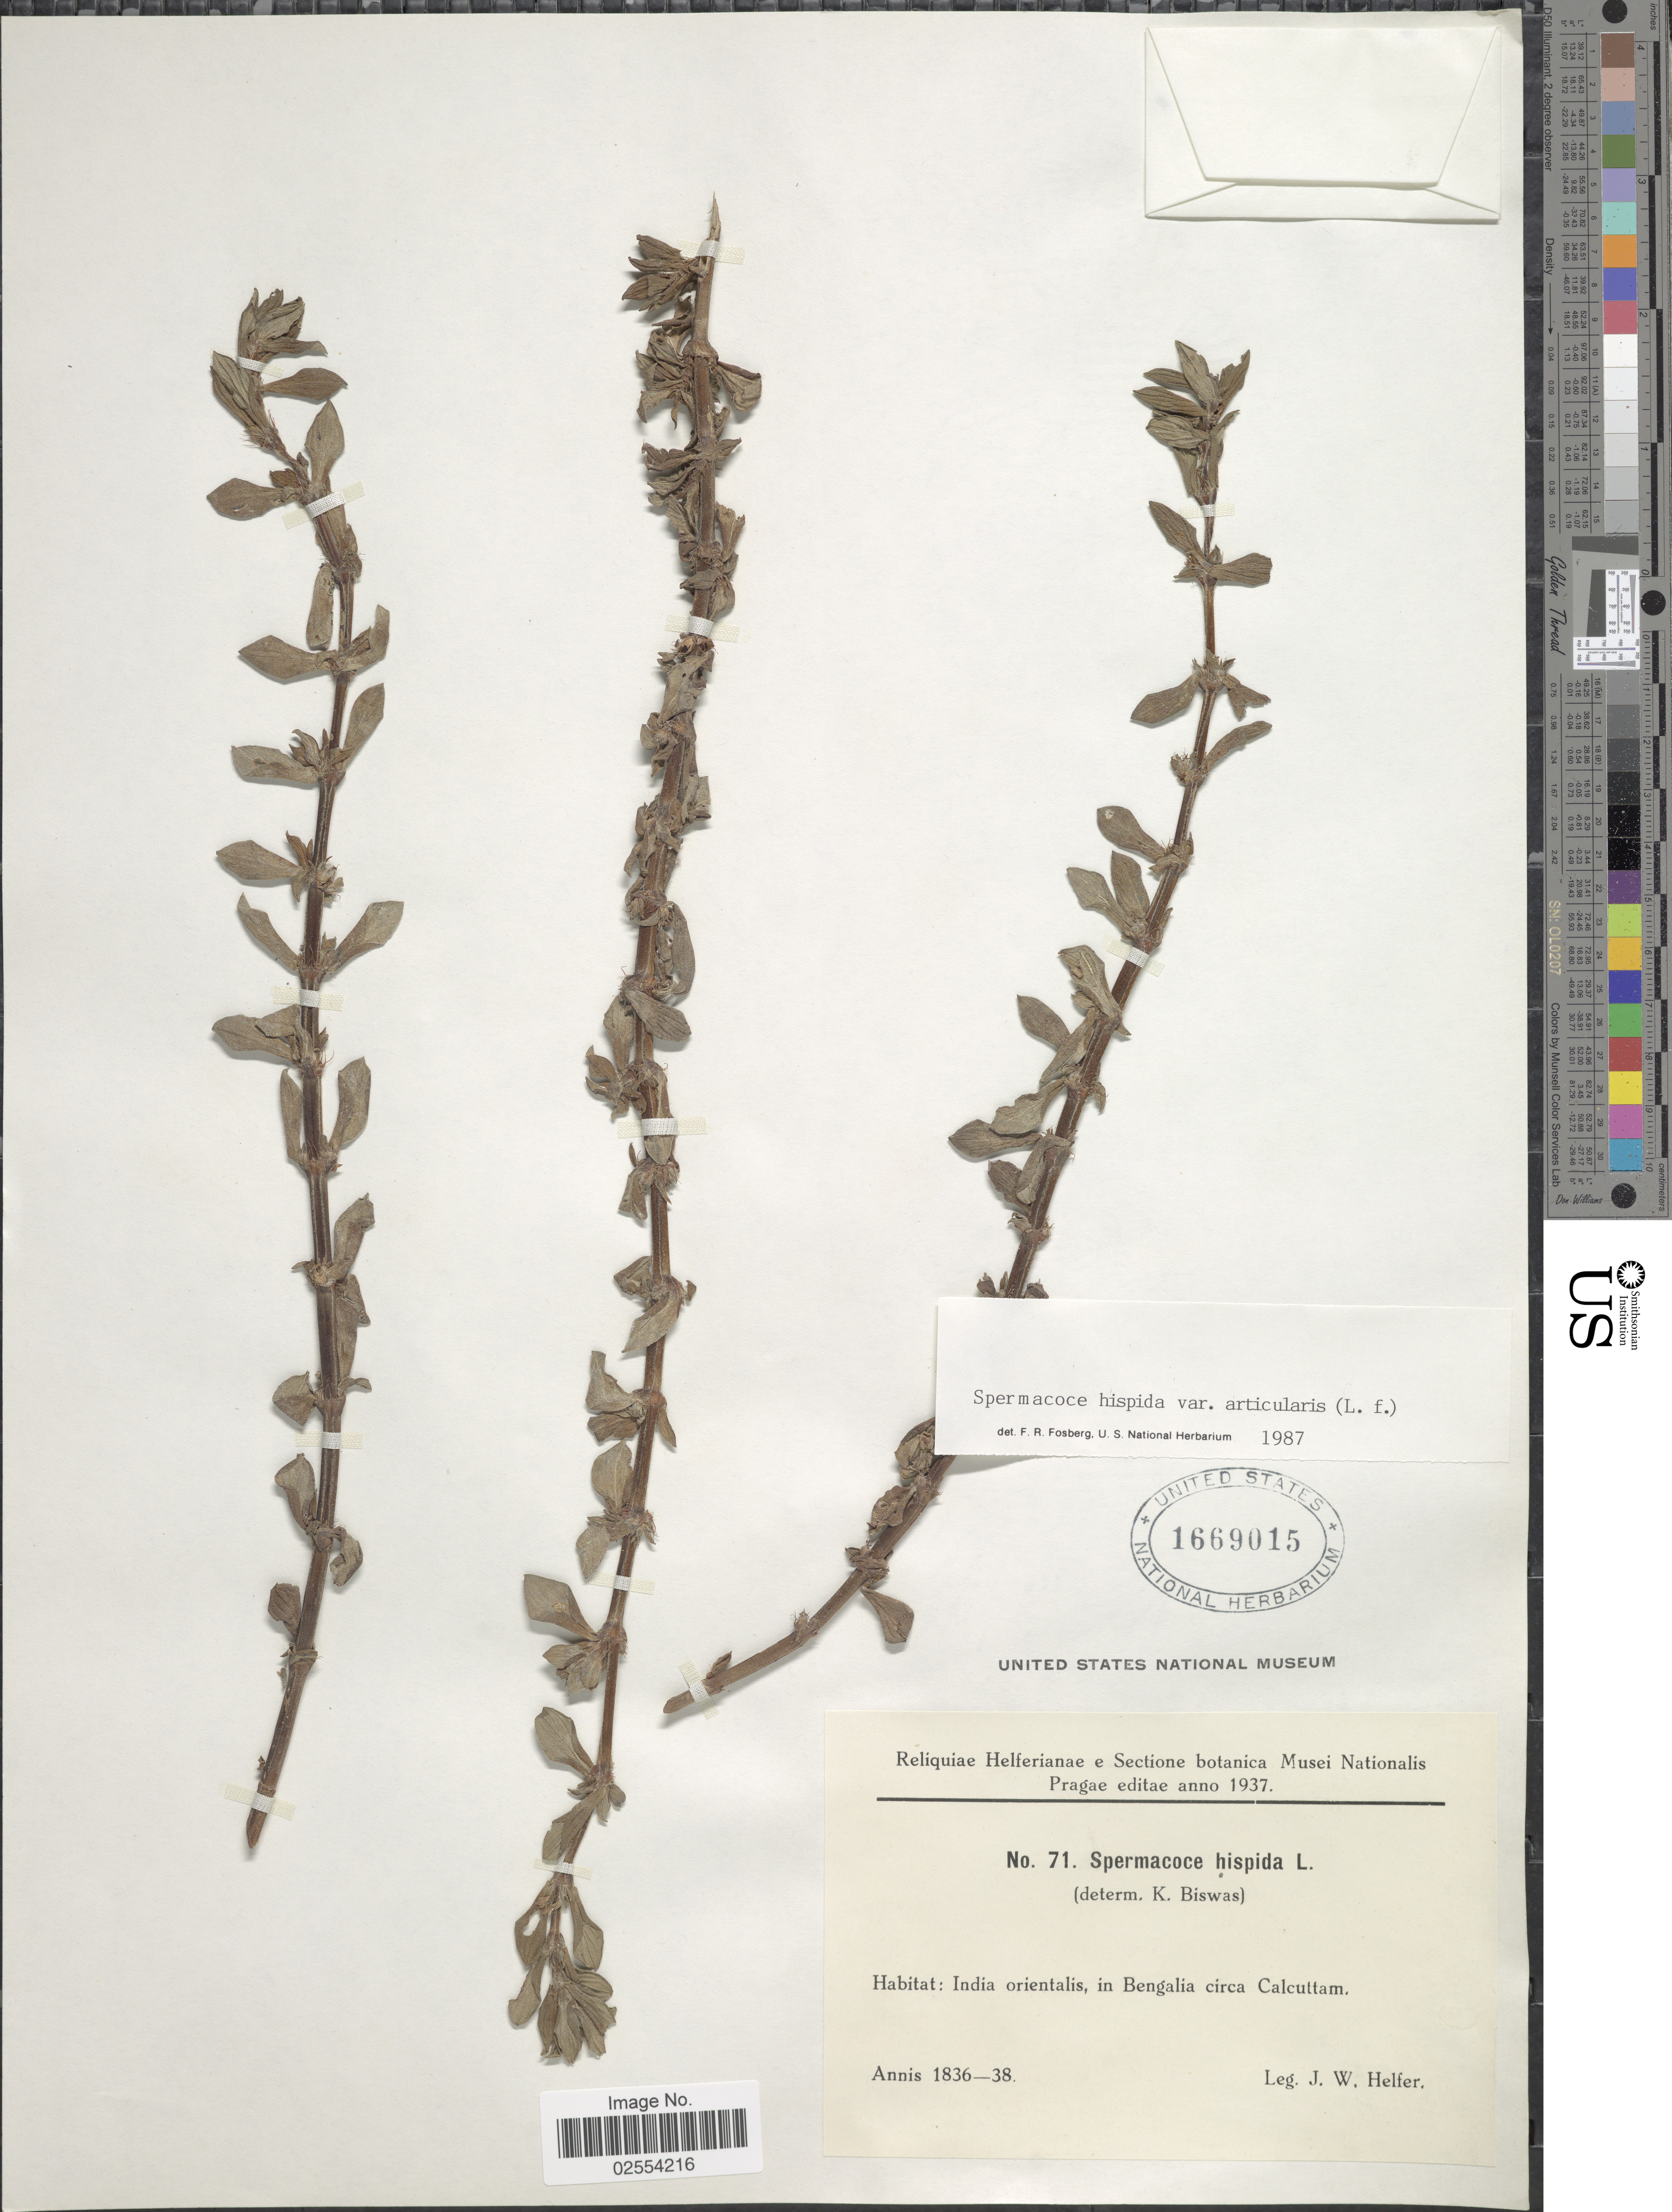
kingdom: Plantae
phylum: Tracheophyta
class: Magnoliopsida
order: Gentianales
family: Rubiaceae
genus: Spermacoce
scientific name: Spermacoce articularis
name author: L. f.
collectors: J. W. Helfer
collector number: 71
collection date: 1836/1838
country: India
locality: India orientalis, in Bengalia circa Calcuttam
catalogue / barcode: US 1669015